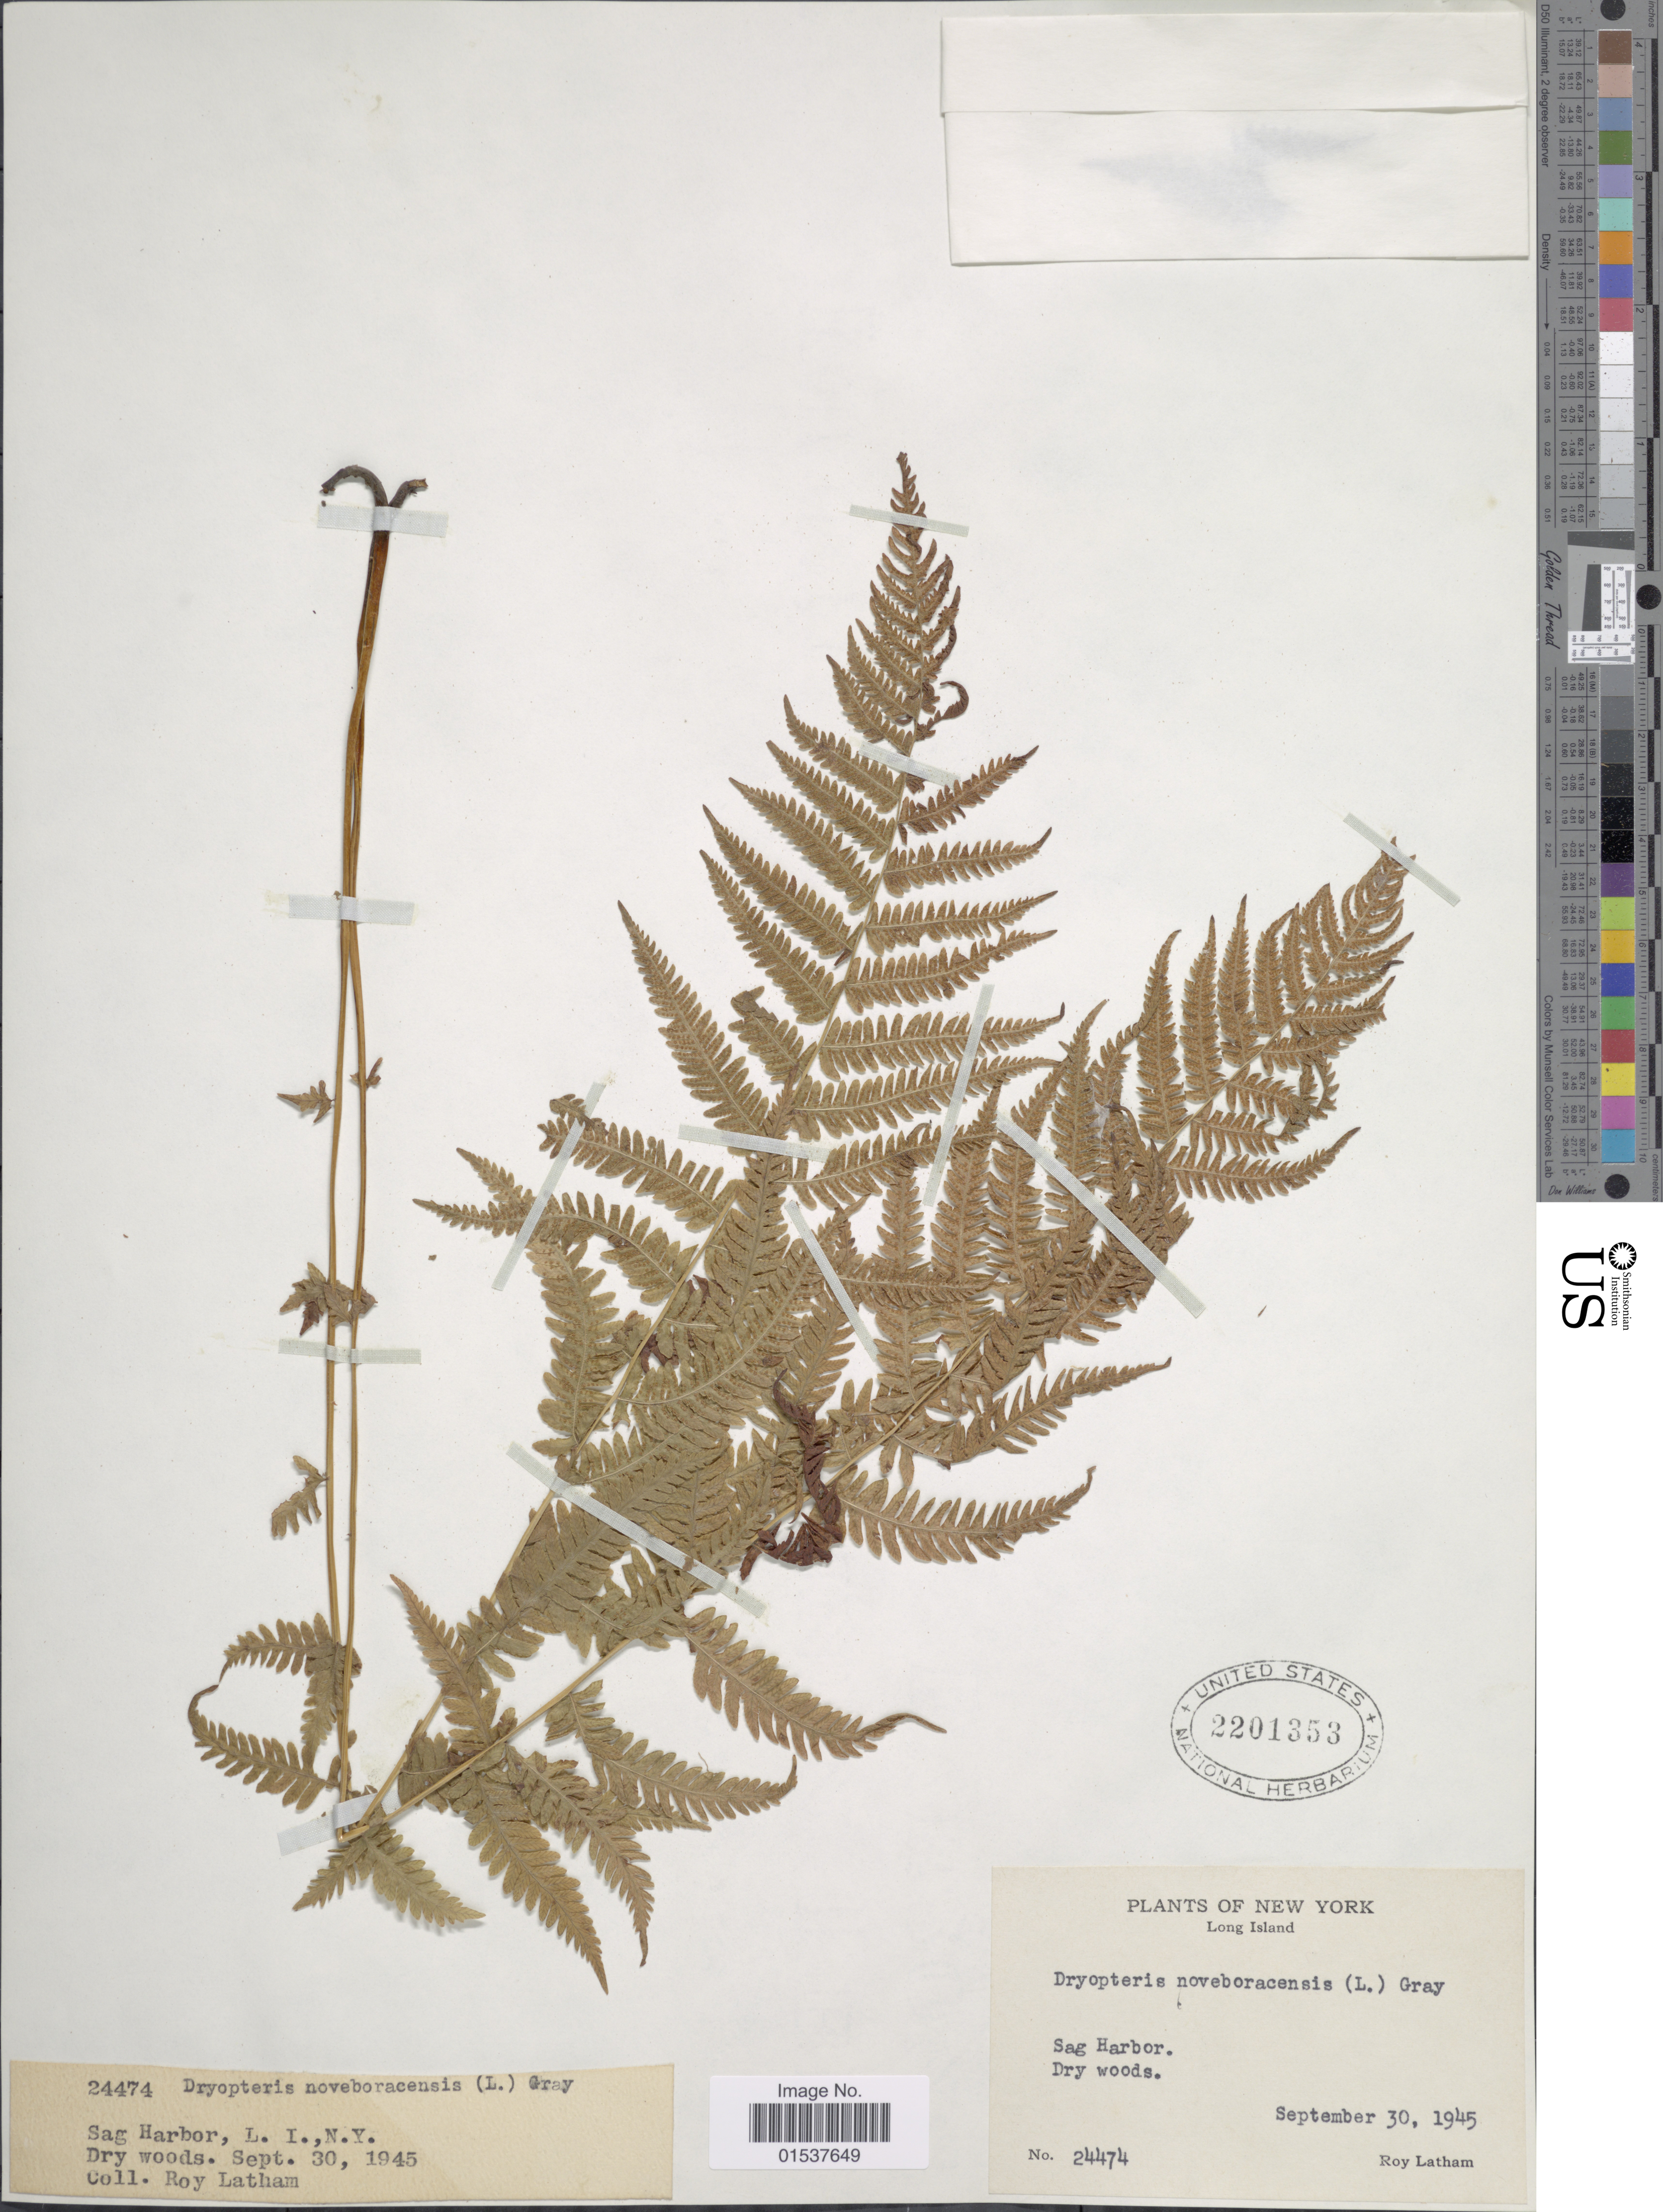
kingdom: Plantae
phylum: Tracheophyta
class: Polypodiopsida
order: Polypodiales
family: Thelypteridaceae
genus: Parathelypteris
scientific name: Parathelypteris noveboracensis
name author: (L.) Ching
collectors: R. Latham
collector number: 24474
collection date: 1945-09-30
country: United States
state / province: New York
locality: Long Island, Sag Harbor, Dry woods, L. I., N. Y.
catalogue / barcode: US 2201353